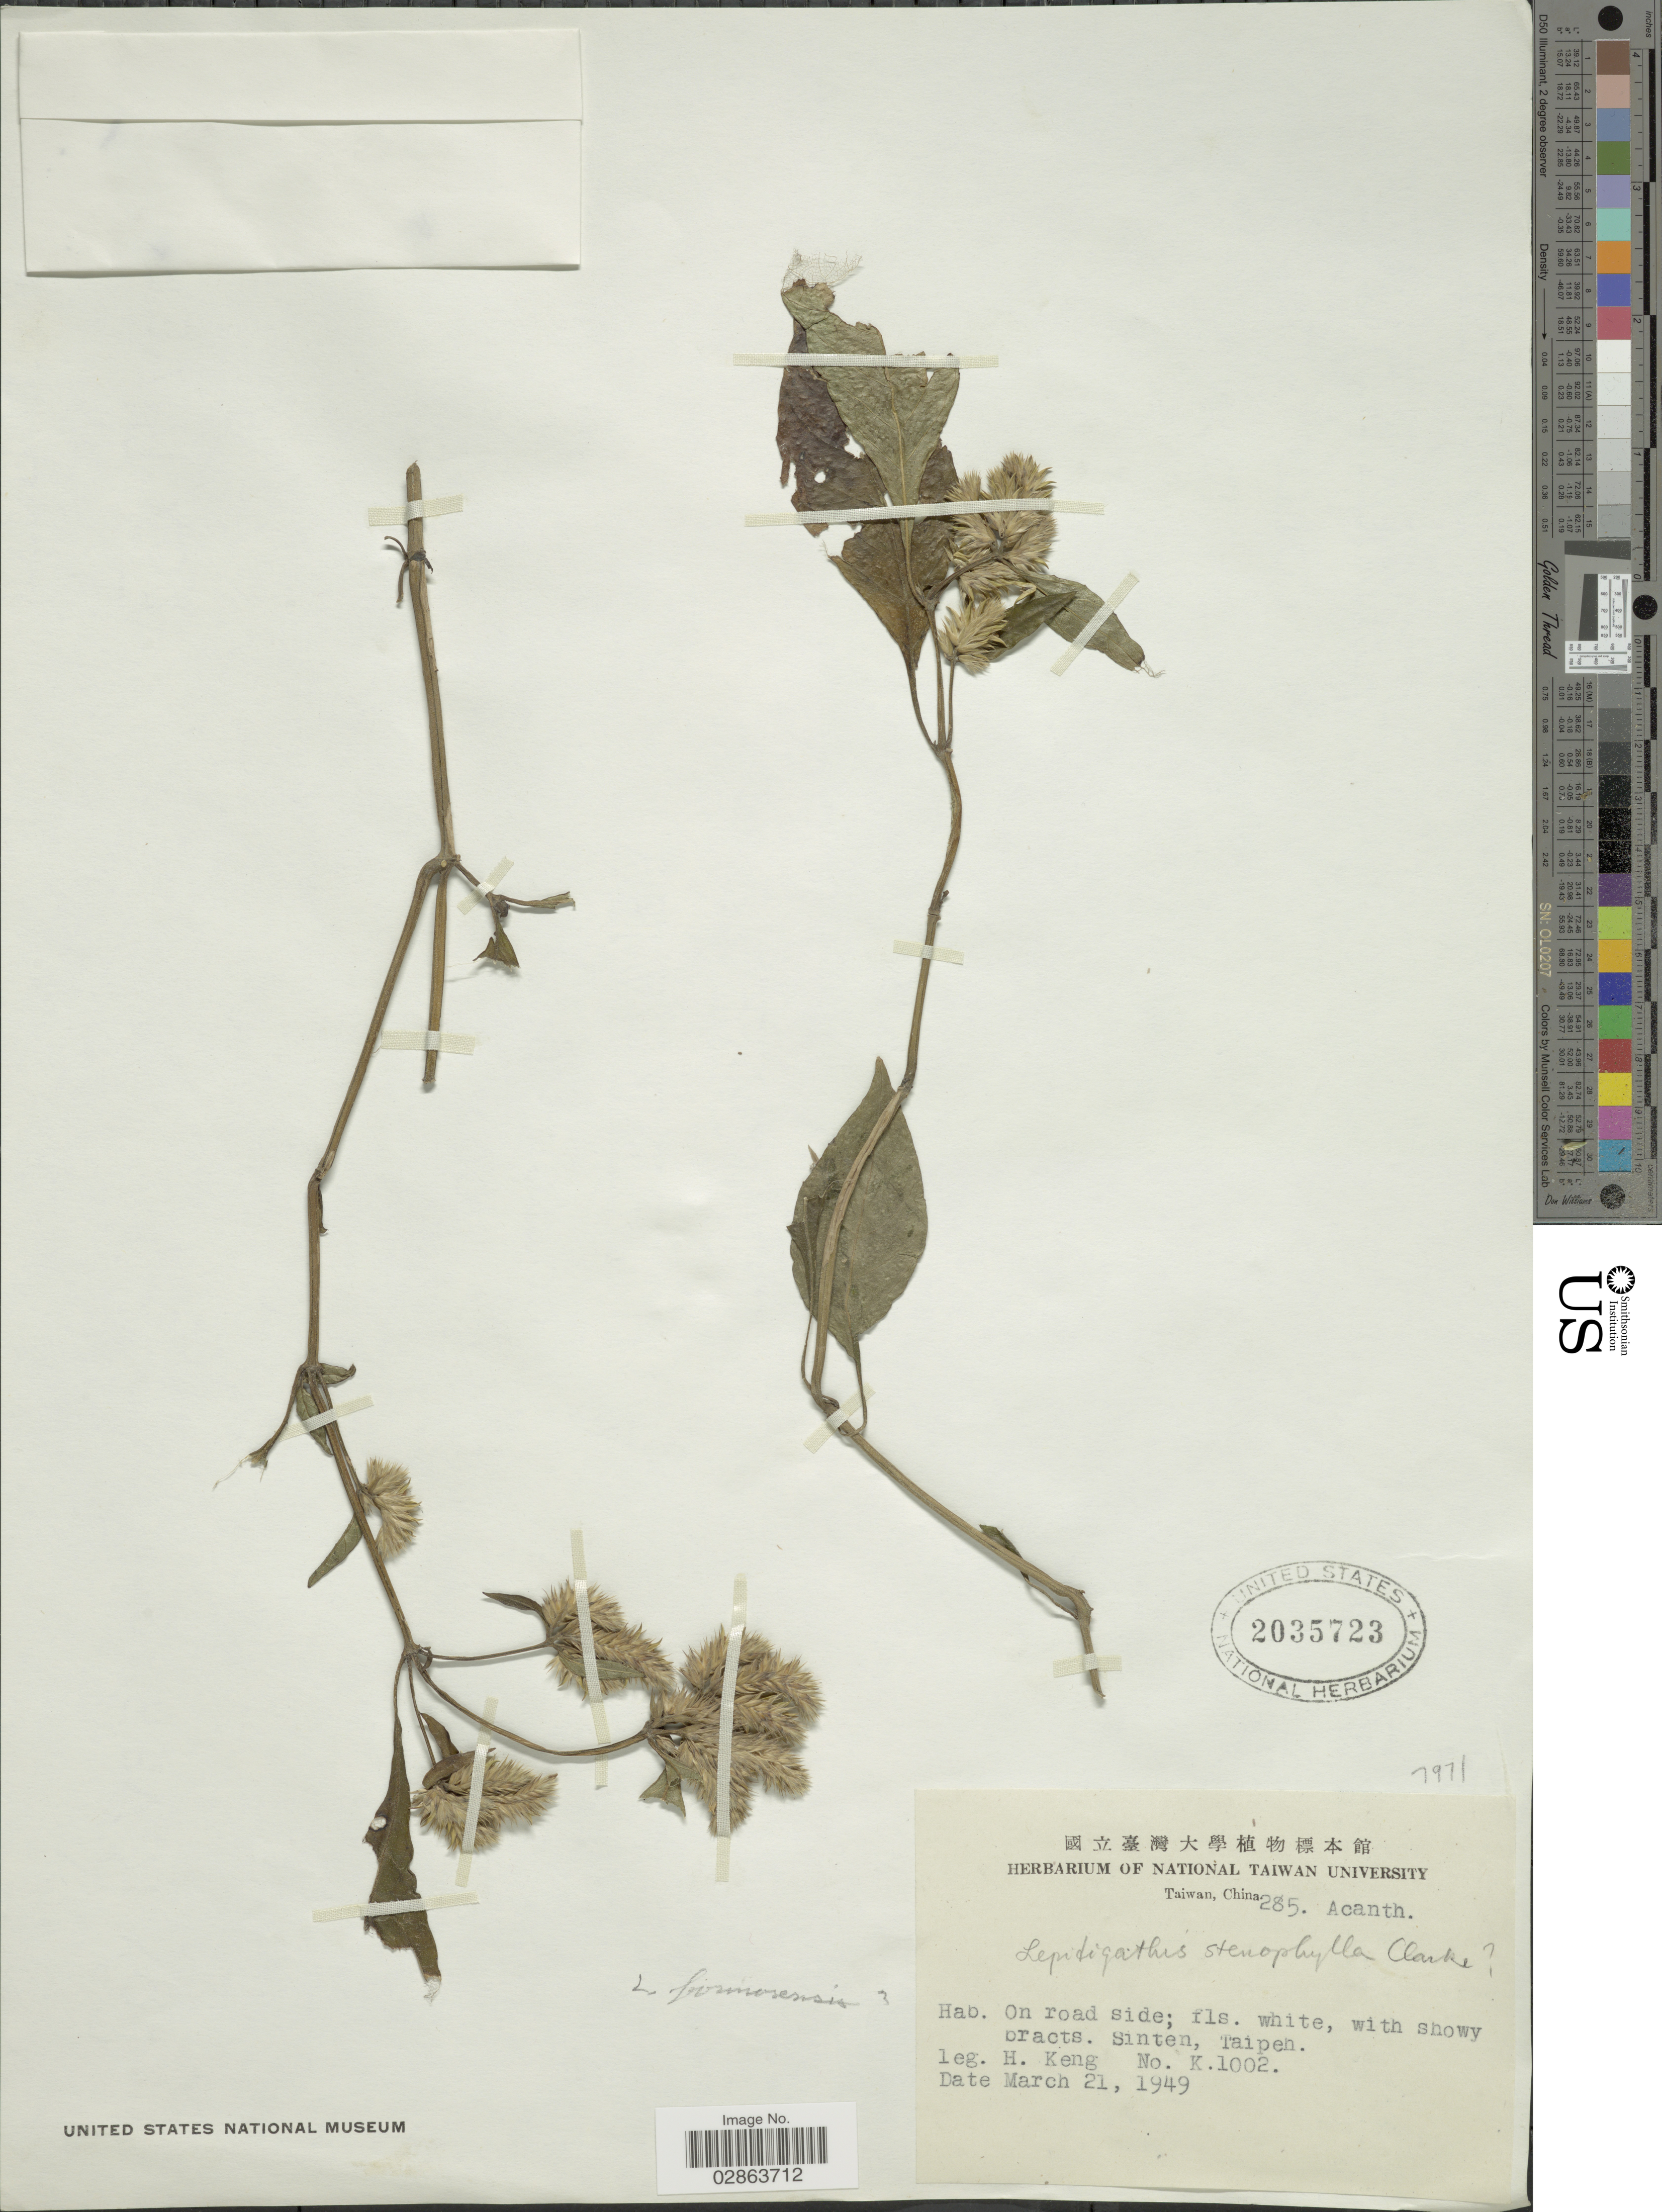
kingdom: Plantae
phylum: Tracheophyta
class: Magnoliopsida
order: Lamiales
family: Acanthaceae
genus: Lepidagathis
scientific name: Lepidagathis formosensis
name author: C.B. Clarke ex Hayata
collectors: H. Keng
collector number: K.1002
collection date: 1949-03-21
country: Taiwan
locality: On road side. Sinten, Taipeh.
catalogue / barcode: US 2035723